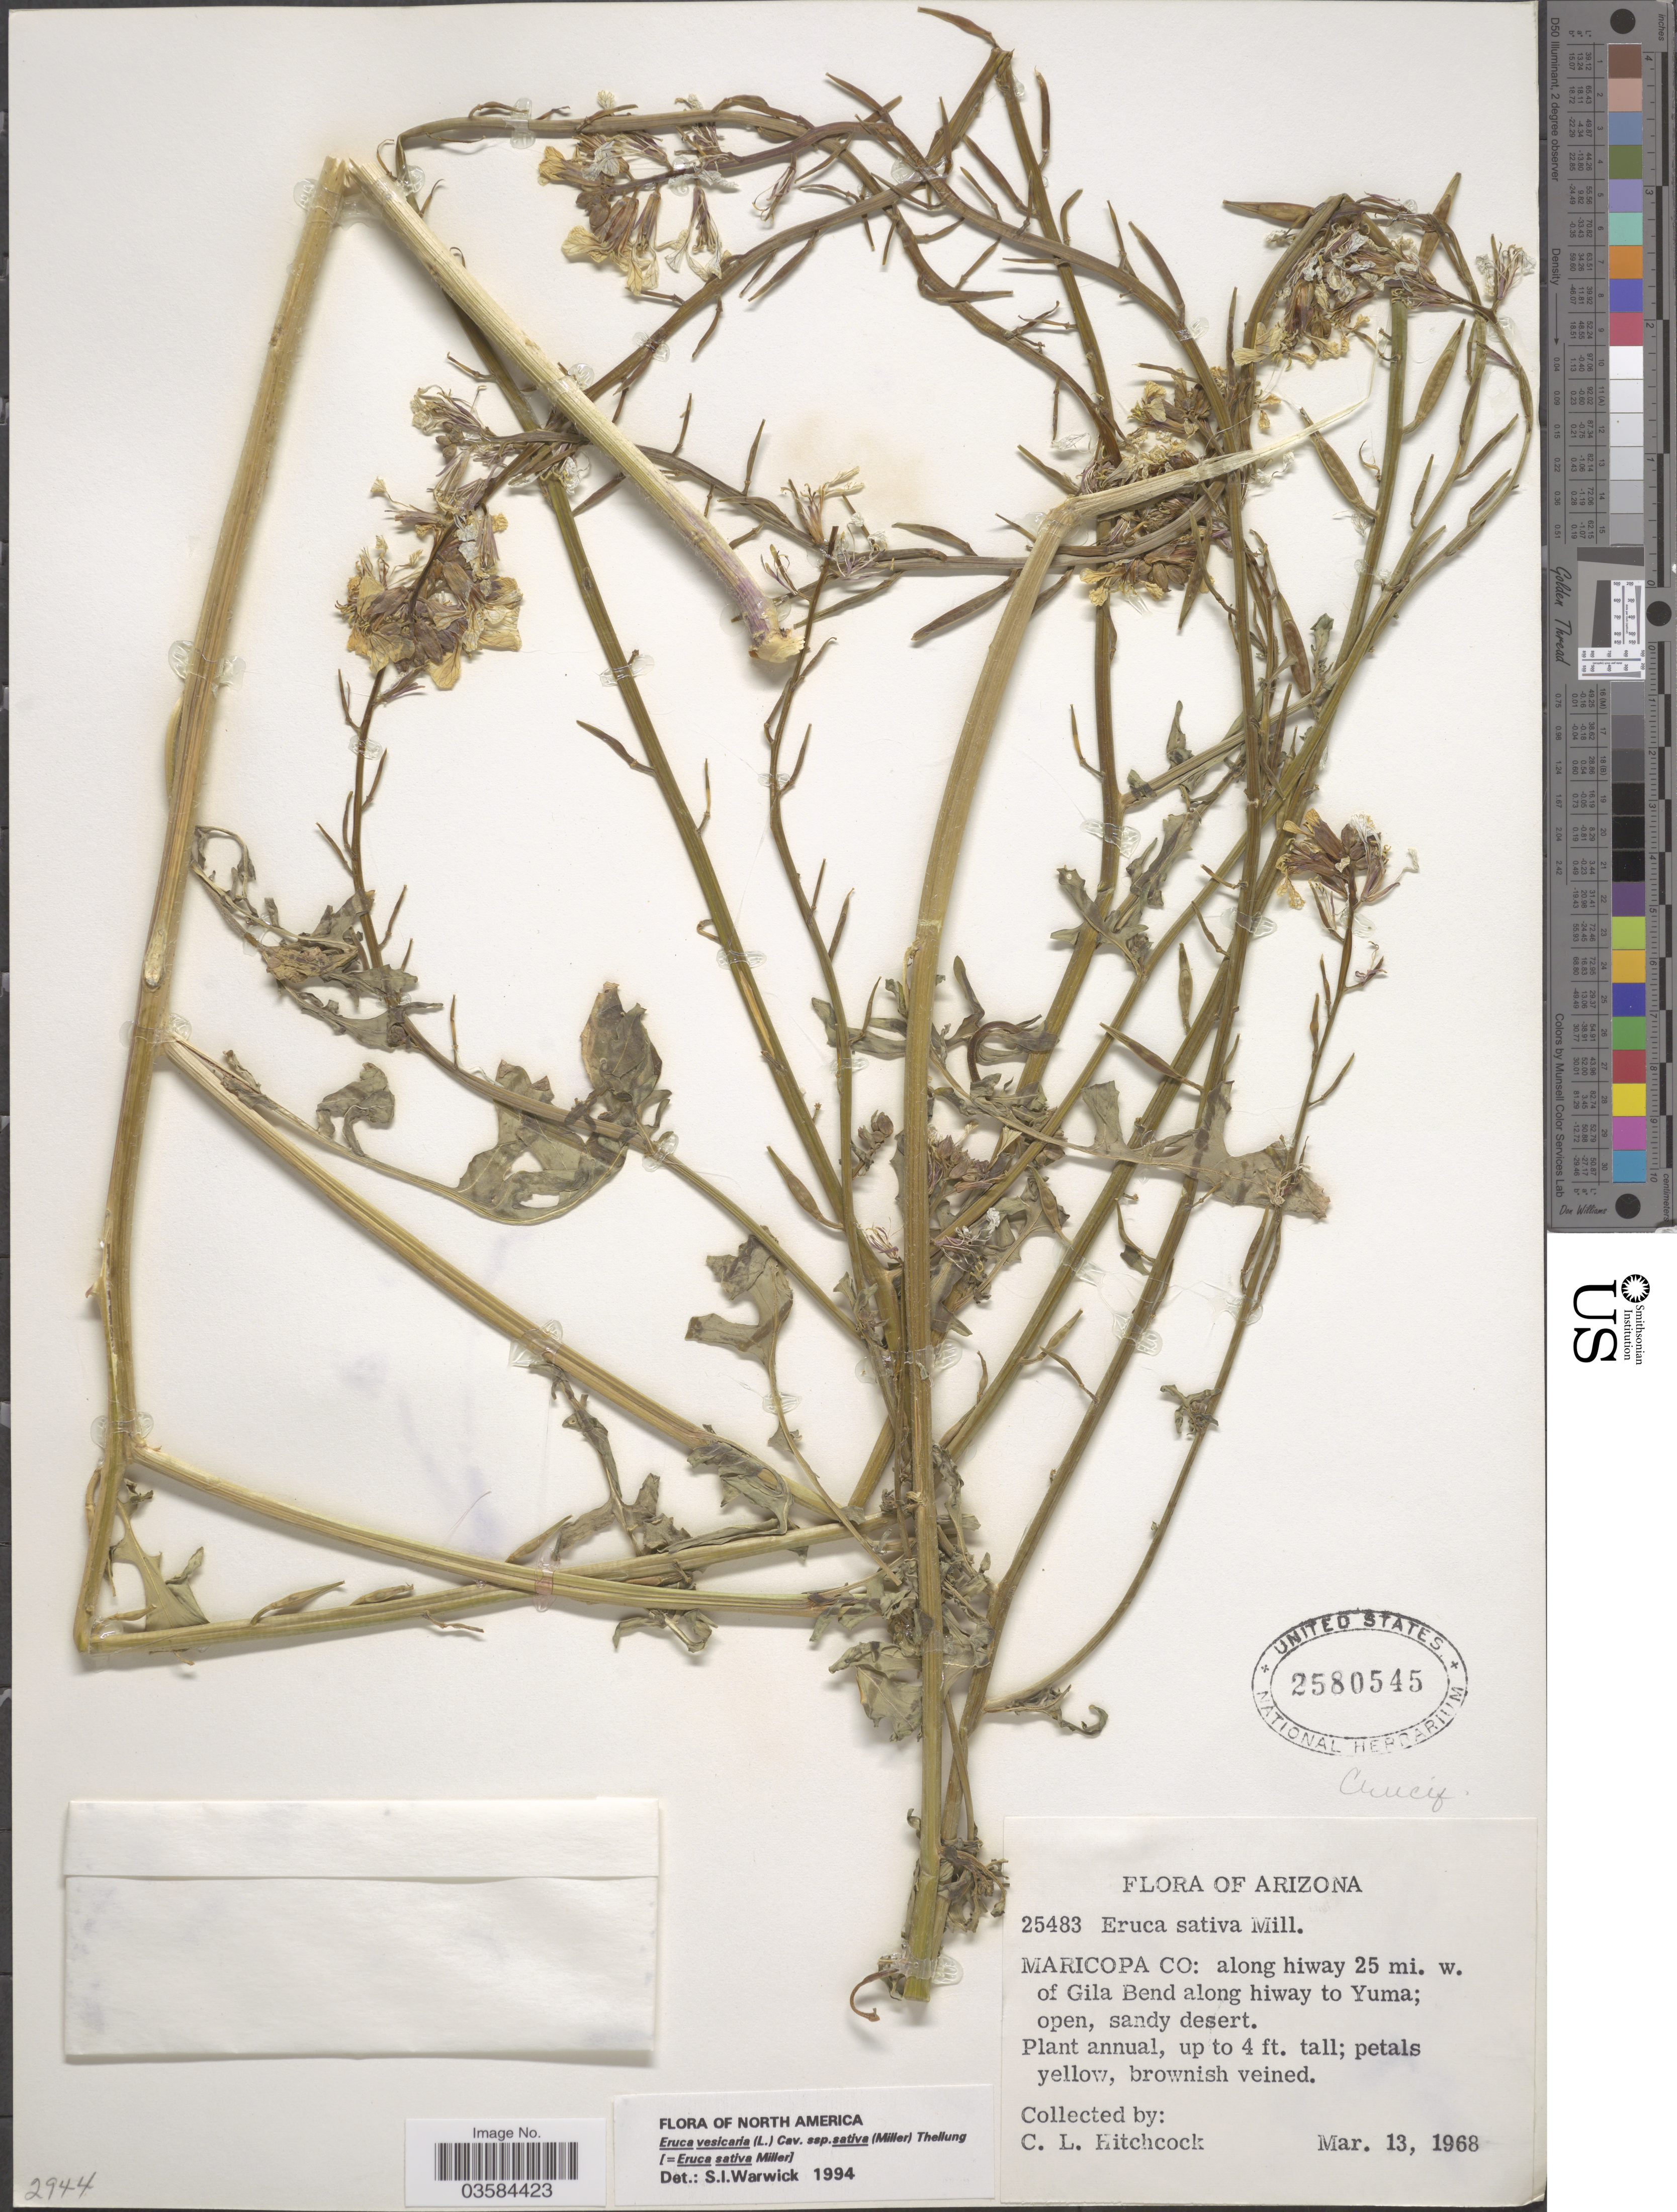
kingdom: Plantae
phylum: Tracheophyta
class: Magnoliopsida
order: Brassicales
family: Brassicaceae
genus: Eruca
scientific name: Eruca sativa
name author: Mill.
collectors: C. L. Hitchcock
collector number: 25483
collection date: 1968-03-13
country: United States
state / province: Arizona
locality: Maricopa Co: along hiway 25 mi. w. of Gila Bend along hiway to Yuma.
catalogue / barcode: US 2580545